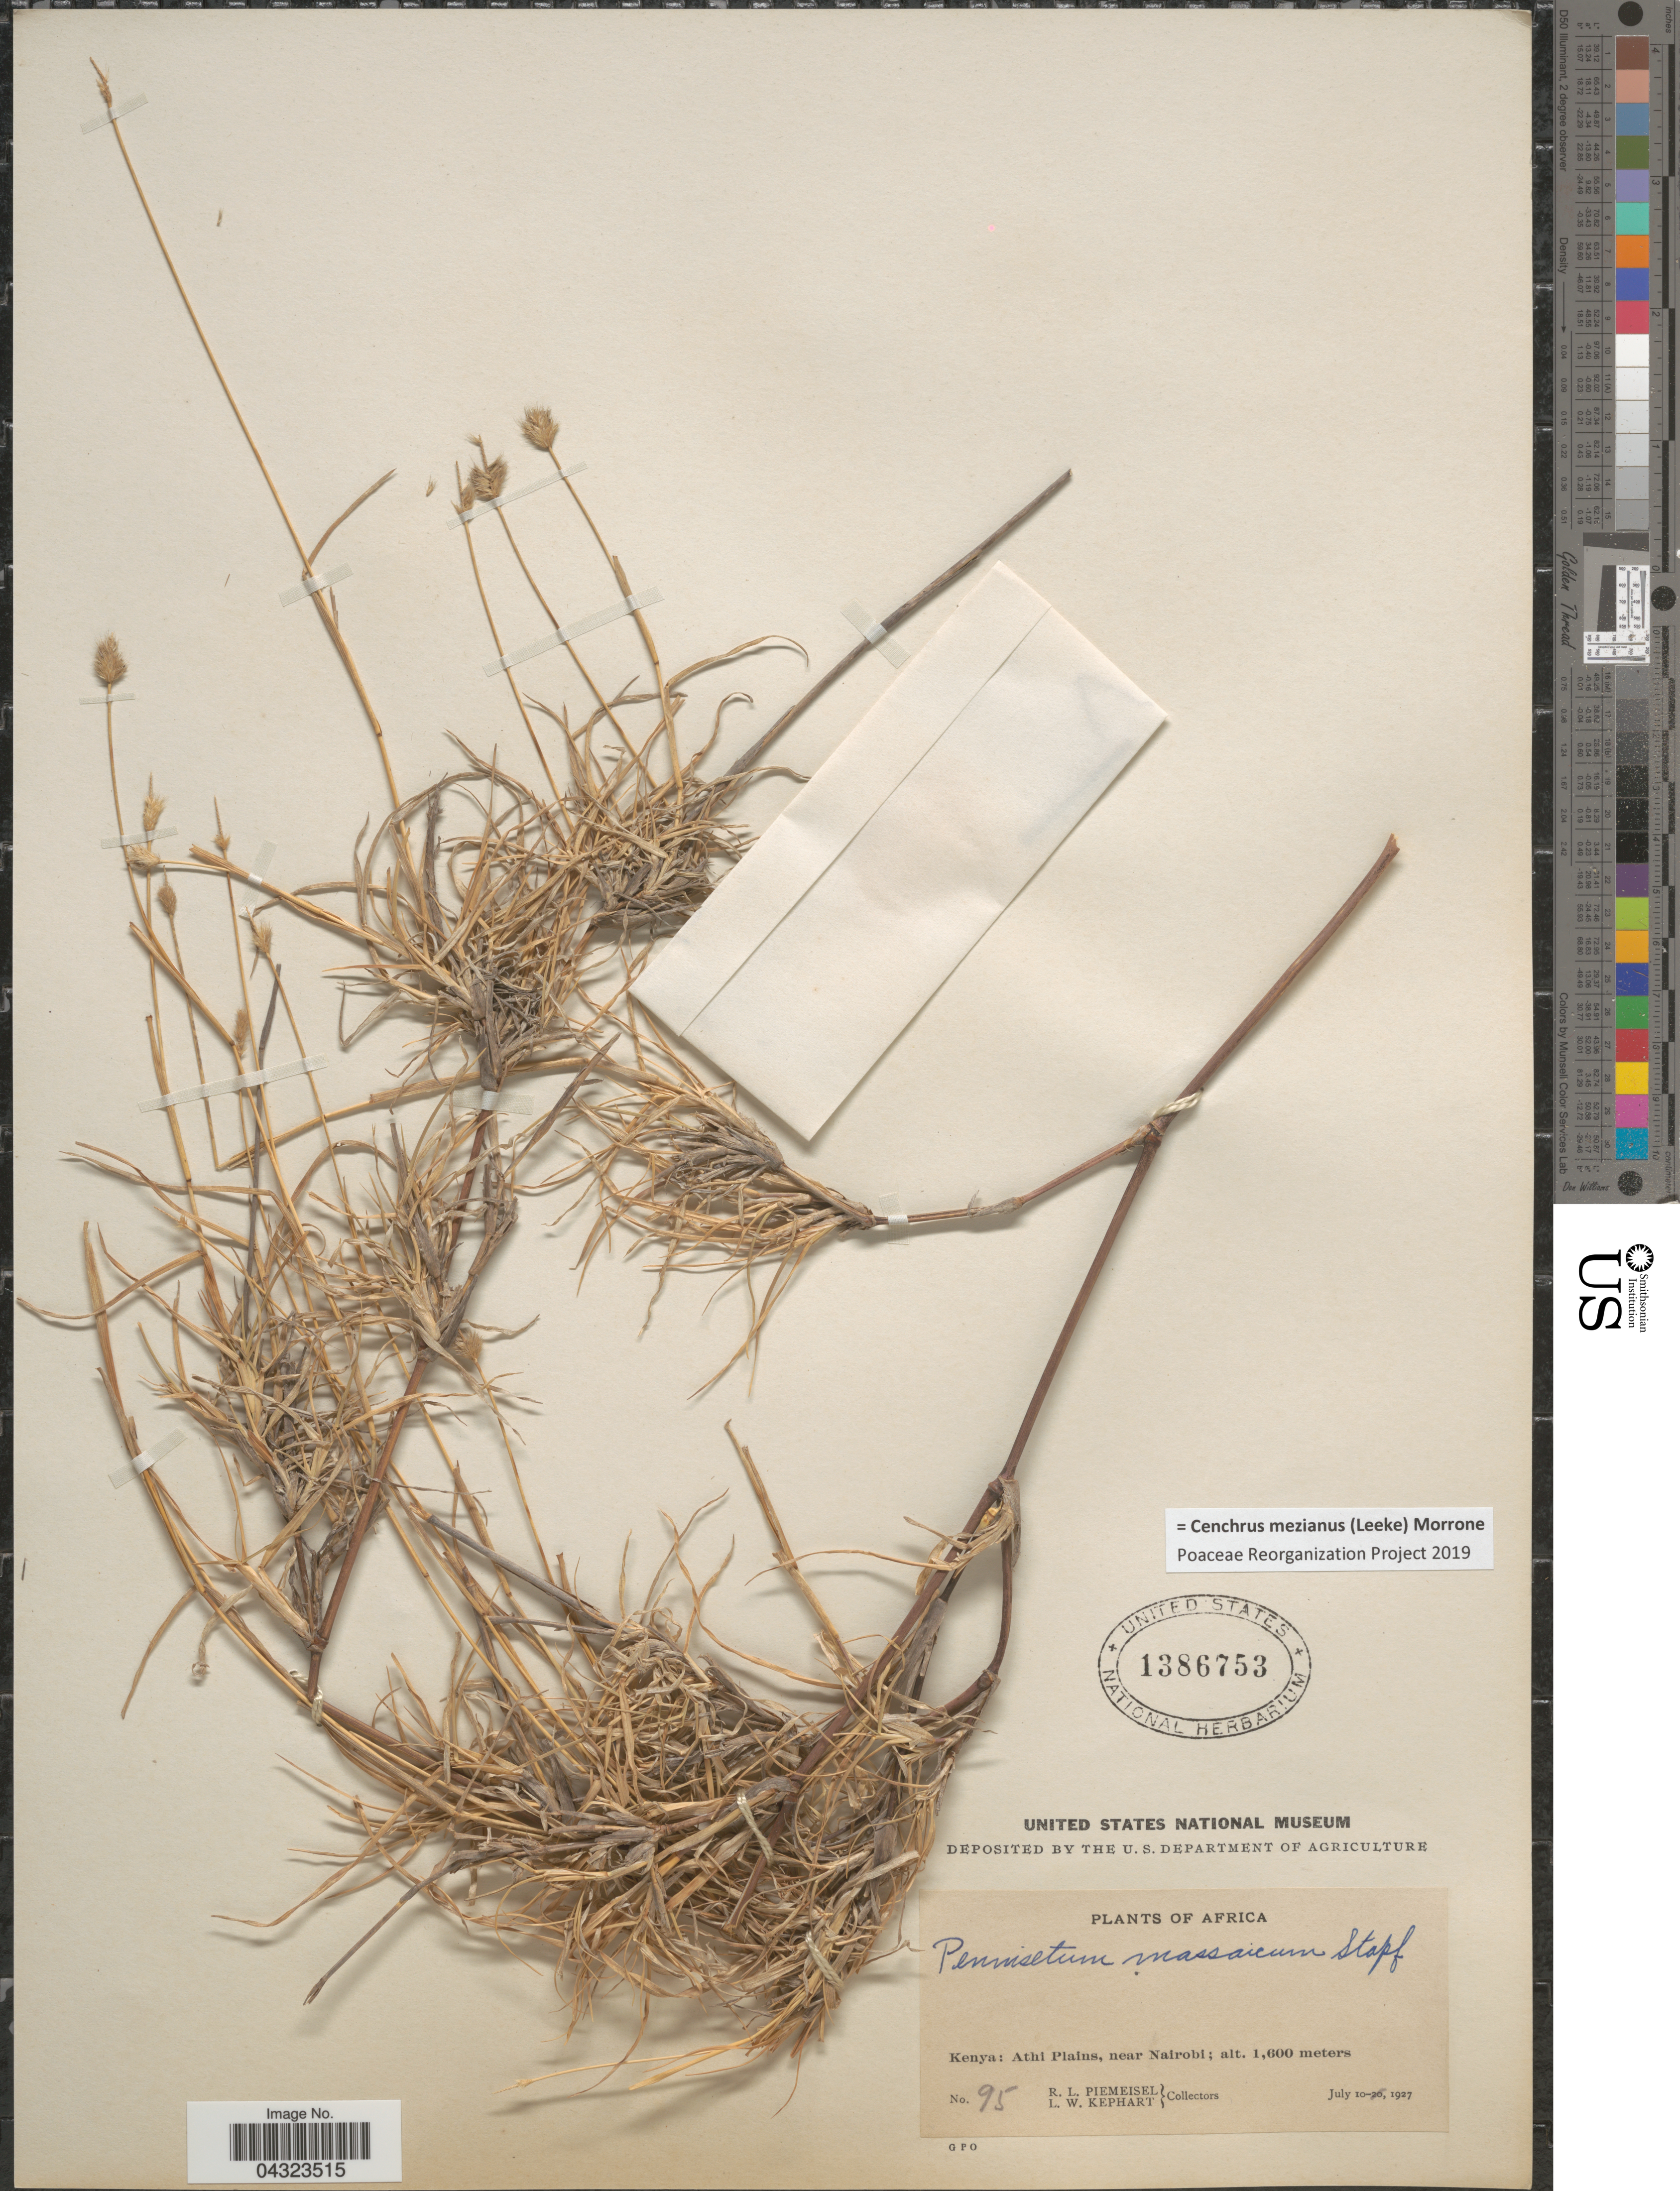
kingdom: Plantae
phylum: Tracheophyta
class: Liliopsida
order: Poales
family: Poaceae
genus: Cenchrus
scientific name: Cenchrus mezianus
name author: (Leeke) Morrone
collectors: R. L. Piemeisel & L. W. Kephart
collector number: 95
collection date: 1927-07-10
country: Kenya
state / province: Nairobi Area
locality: Athi Plains, near Nairobi.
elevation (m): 1600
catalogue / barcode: US 1386753